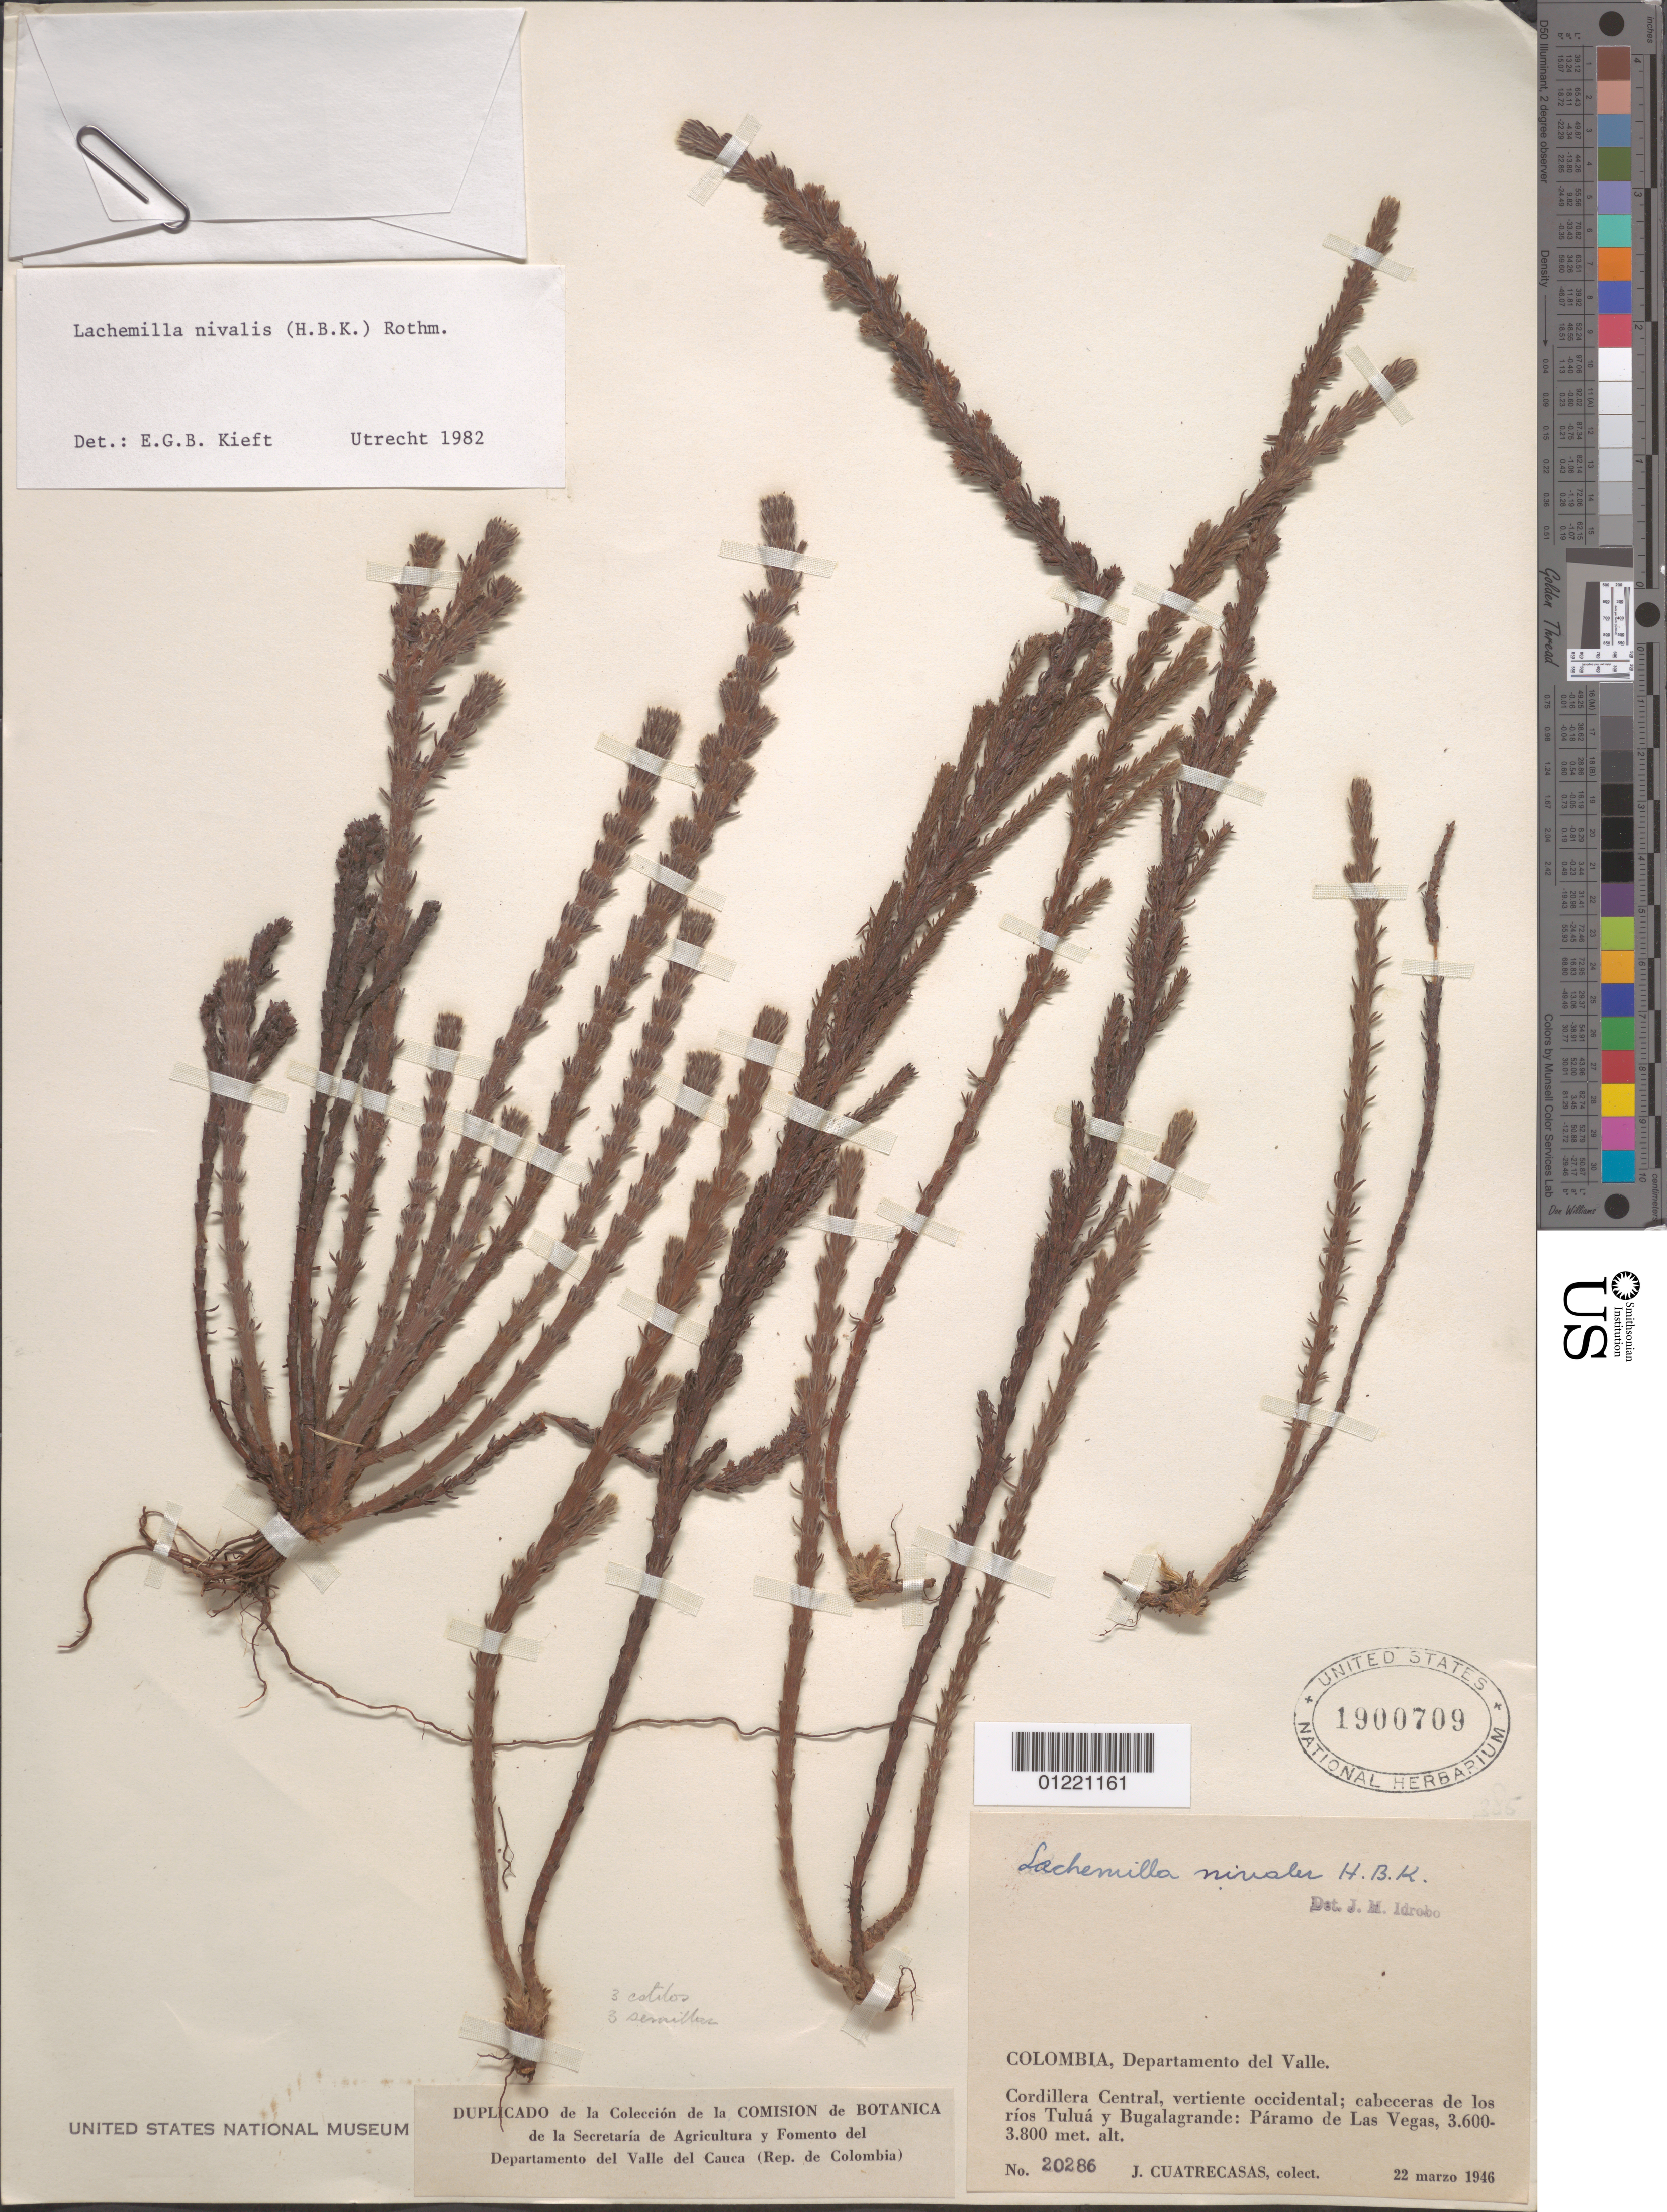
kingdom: Plantae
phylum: Tracheophyta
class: Magnoliopsida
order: Rosales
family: Rosaceae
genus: Lachemilla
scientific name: Lachemilla nivalis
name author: (Kunth) Rothm.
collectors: J. Cuatrecasas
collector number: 20286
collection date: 1946-03-22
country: Colombia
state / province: Valle del Cauca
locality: Cordillera Central, vertiente occidental, cabeceras de los ríos Tuluá y Bugalagrande. Páramo de Las Vegas.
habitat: paramo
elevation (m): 3600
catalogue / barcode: US 1900709